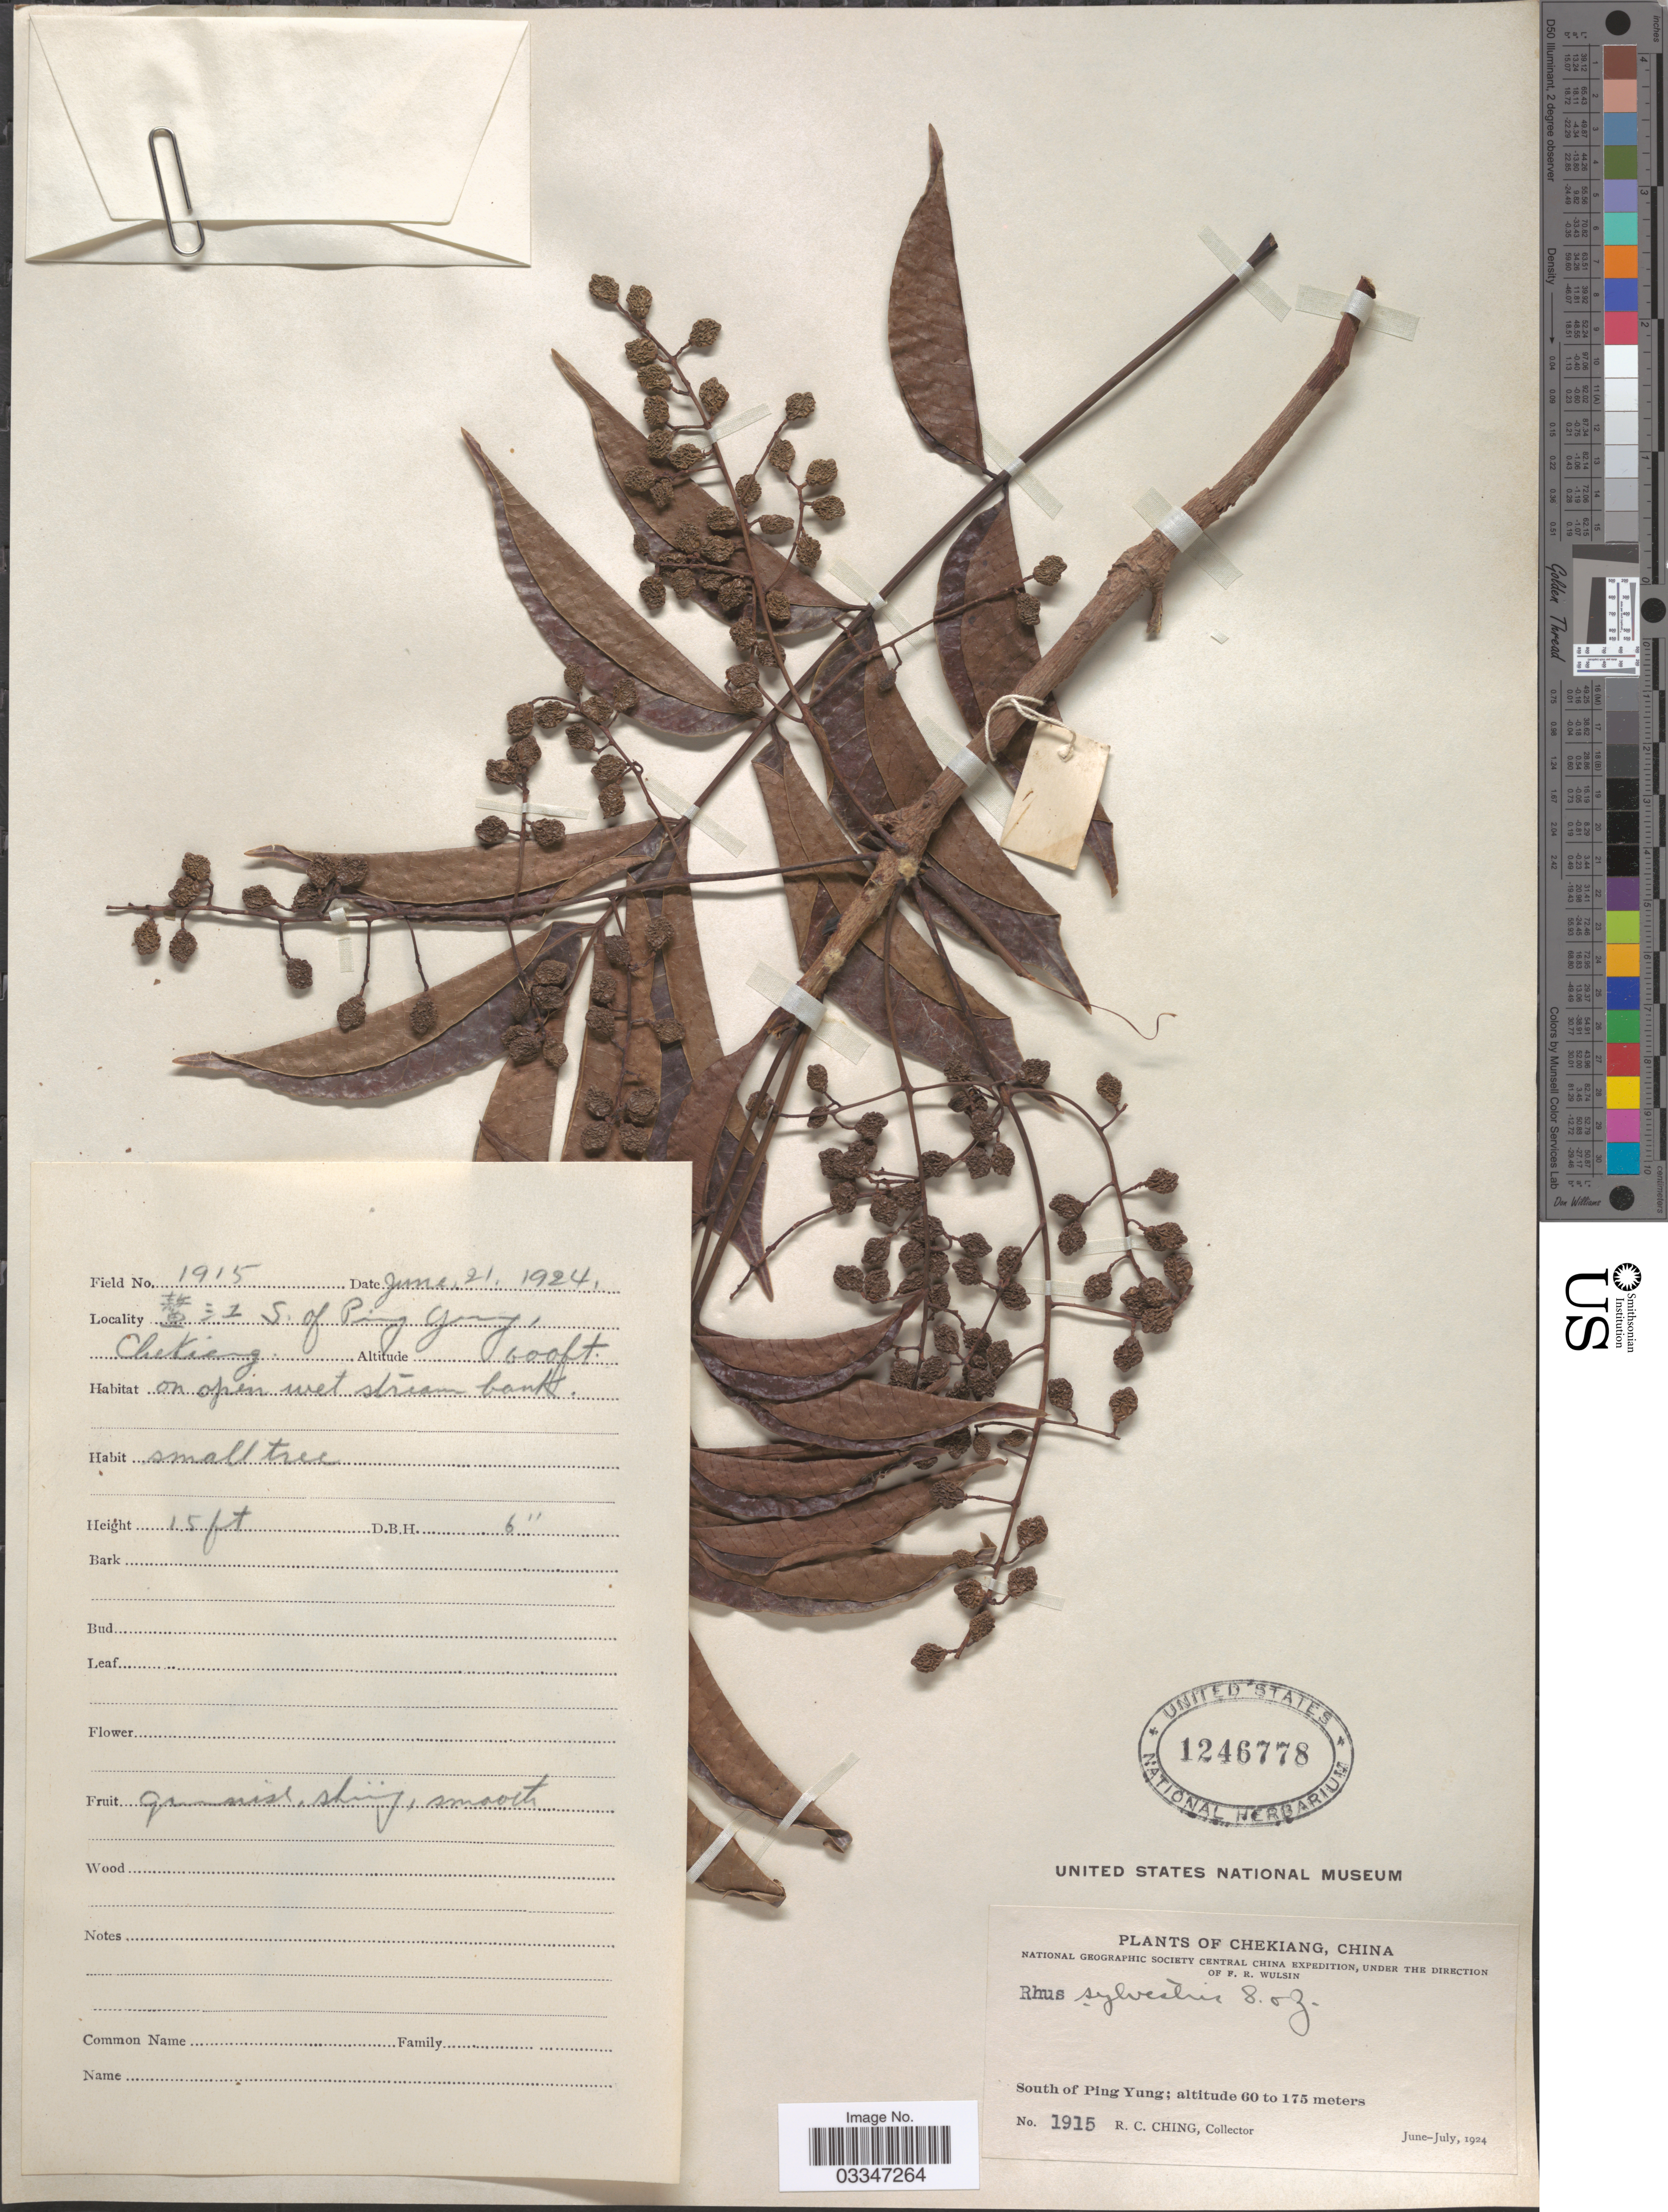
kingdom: Plantae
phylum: Tracheophyta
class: Magnoliopsida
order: Sapindales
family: Anacardiaceae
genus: Rhus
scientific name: Rhus sylvestris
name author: Siebold & Zucc.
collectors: R. C. Ching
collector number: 1915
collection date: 1924-06-21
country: China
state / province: Zhejiang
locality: Chekiang. X. South of Ping Yung.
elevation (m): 183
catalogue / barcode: US 1246778